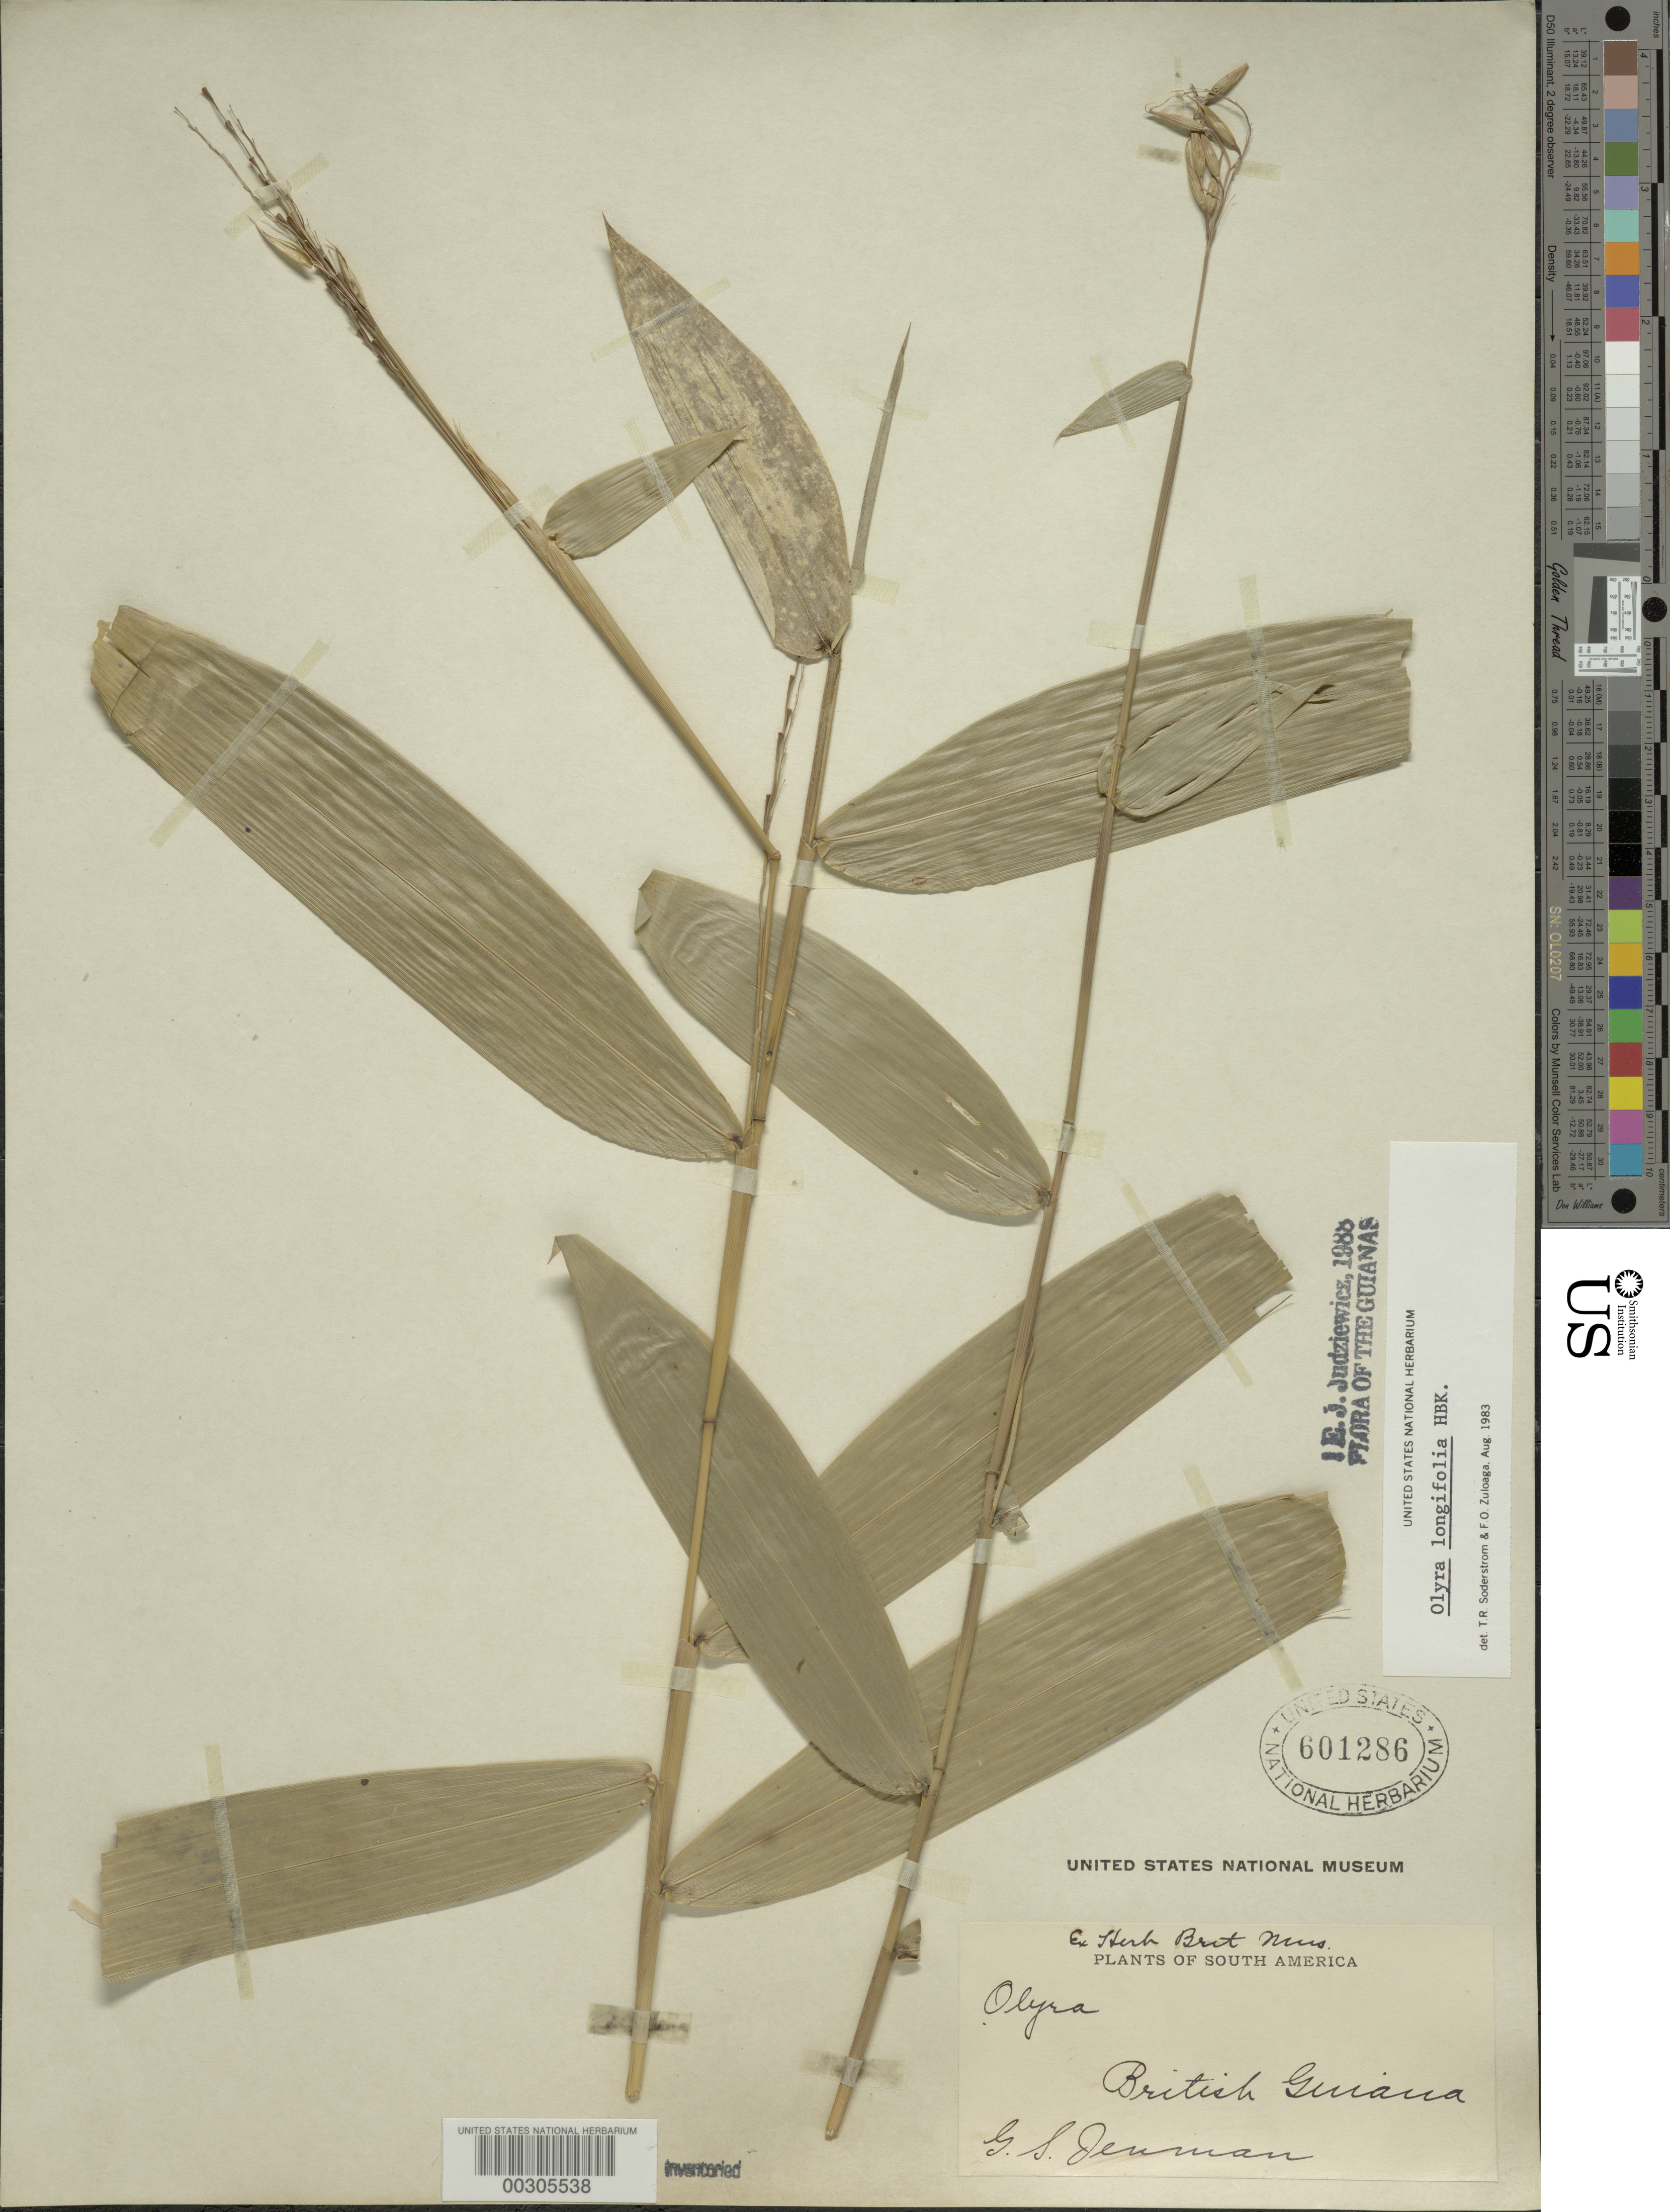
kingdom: Plantae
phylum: Tracheophyta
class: Liliopsida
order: Poales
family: Poaceae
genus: Olyra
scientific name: Olyra longifolia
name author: Kunth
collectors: G. S. Jenman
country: Guyana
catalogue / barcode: US 601286